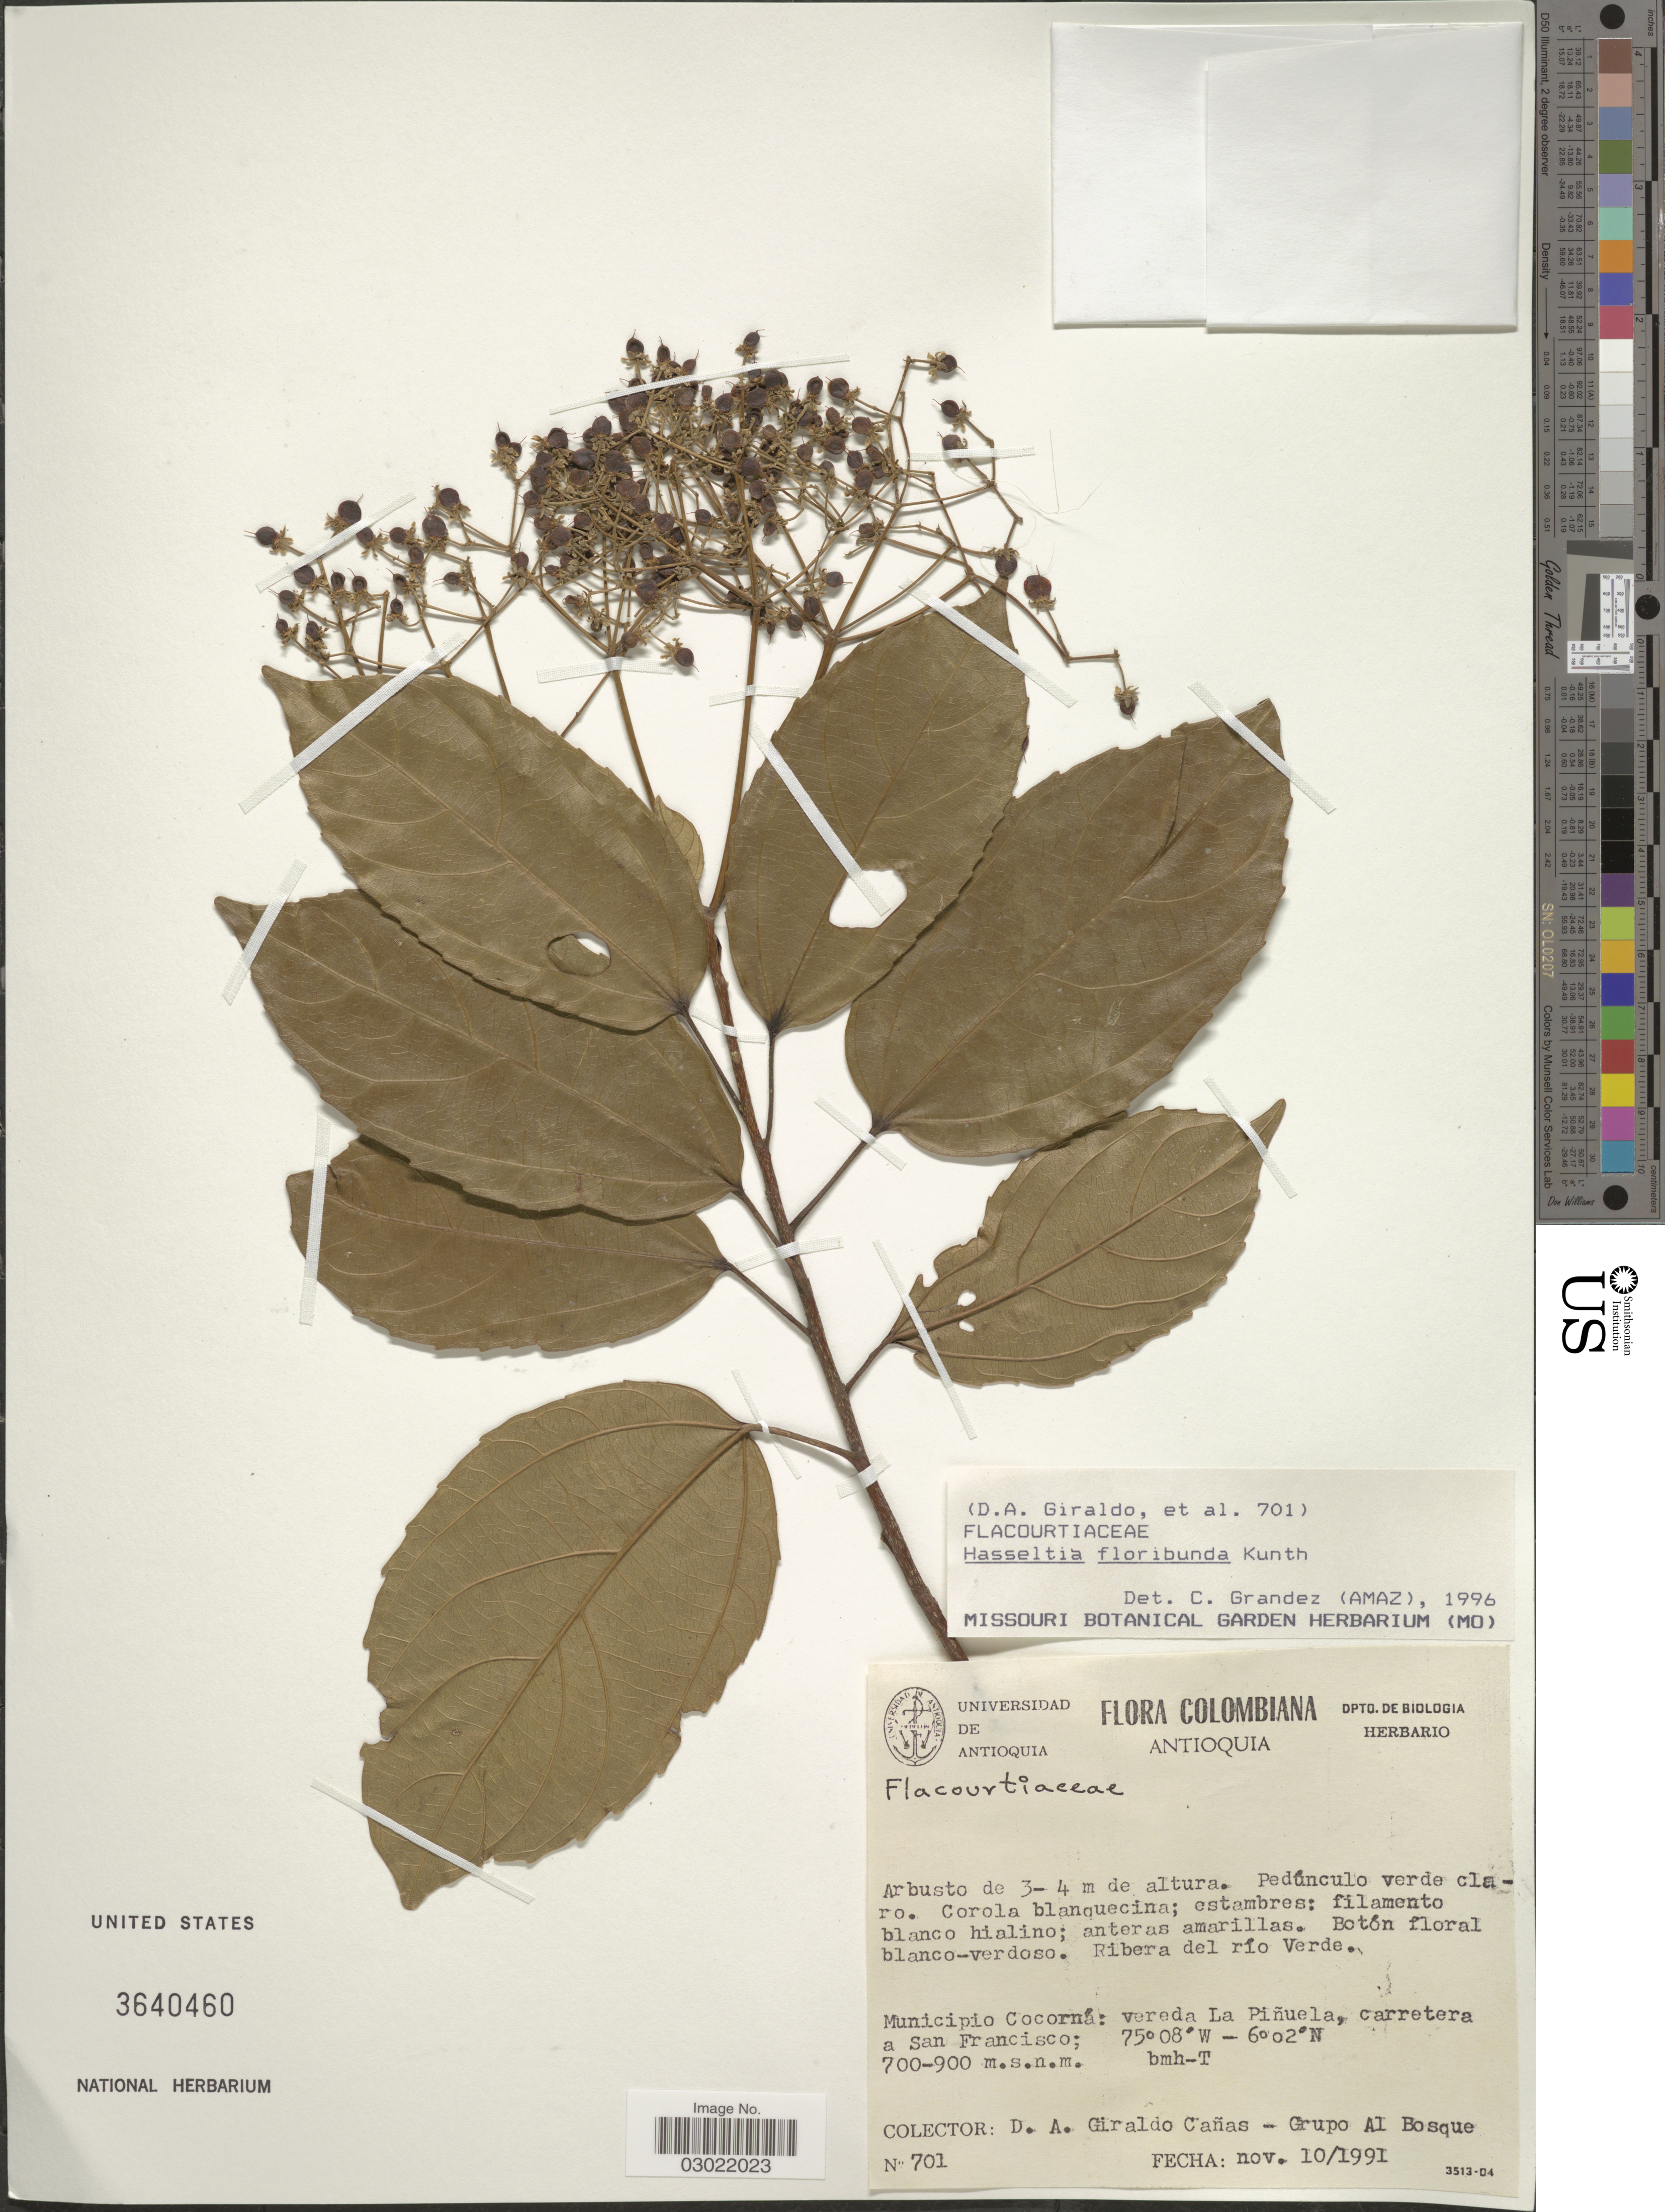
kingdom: Plantae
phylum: Tracheophyta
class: Magnoliopsida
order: Malpighiales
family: Salicaceae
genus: Hasseltia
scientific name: Hasseltia floribunda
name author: Kunth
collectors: D. Giradlo-Canas & Grupo Al Bosque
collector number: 701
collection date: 1991-11-10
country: Colombia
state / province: Antioquia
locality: Ribera del río Verde. Municipio Cocorná: vereda La Piñuela, carretera a San Francisco. bmh-T.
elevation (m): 700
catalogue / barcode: US 3640460